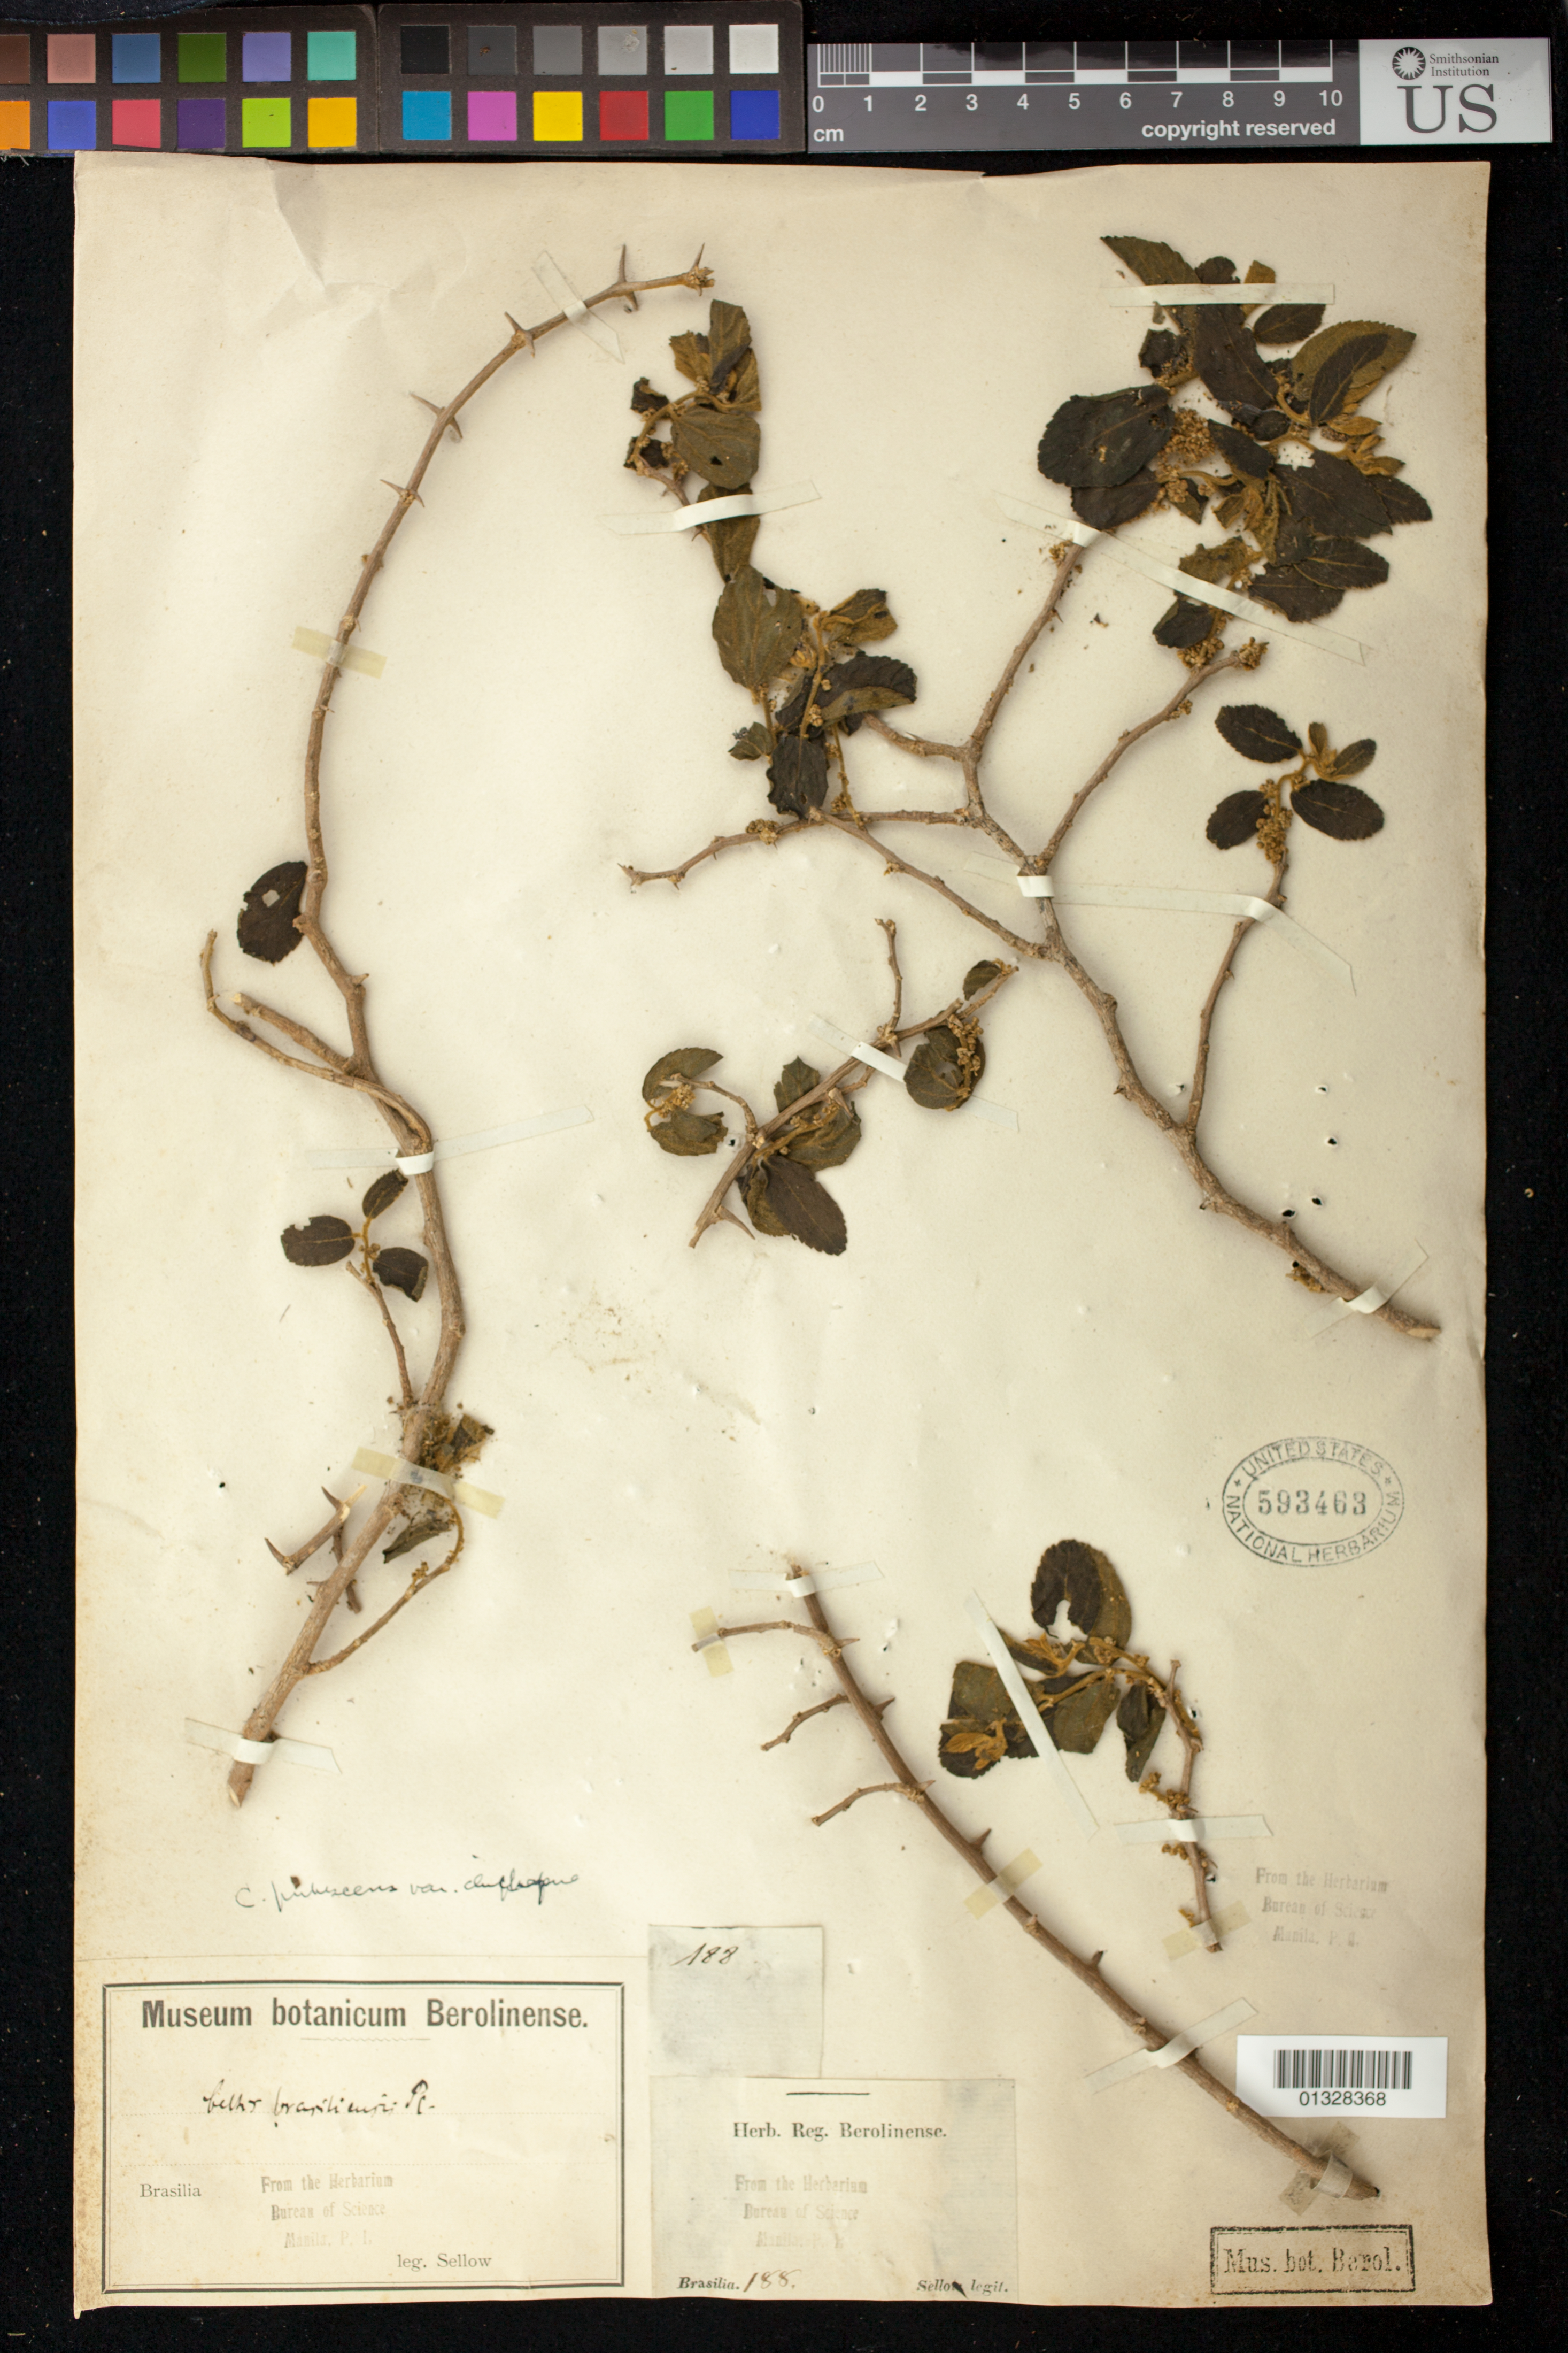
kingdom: Plantae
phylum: Tracheophyta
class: Magnoliopsida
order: Rosales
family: Cannabaceae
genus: Celtis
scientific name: Celtis chichape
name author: (Wedd.) Miq.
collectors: Sello, --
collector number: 188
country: Brazil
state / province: Distrito Federal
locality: Brasilia.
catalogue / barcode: US 593463